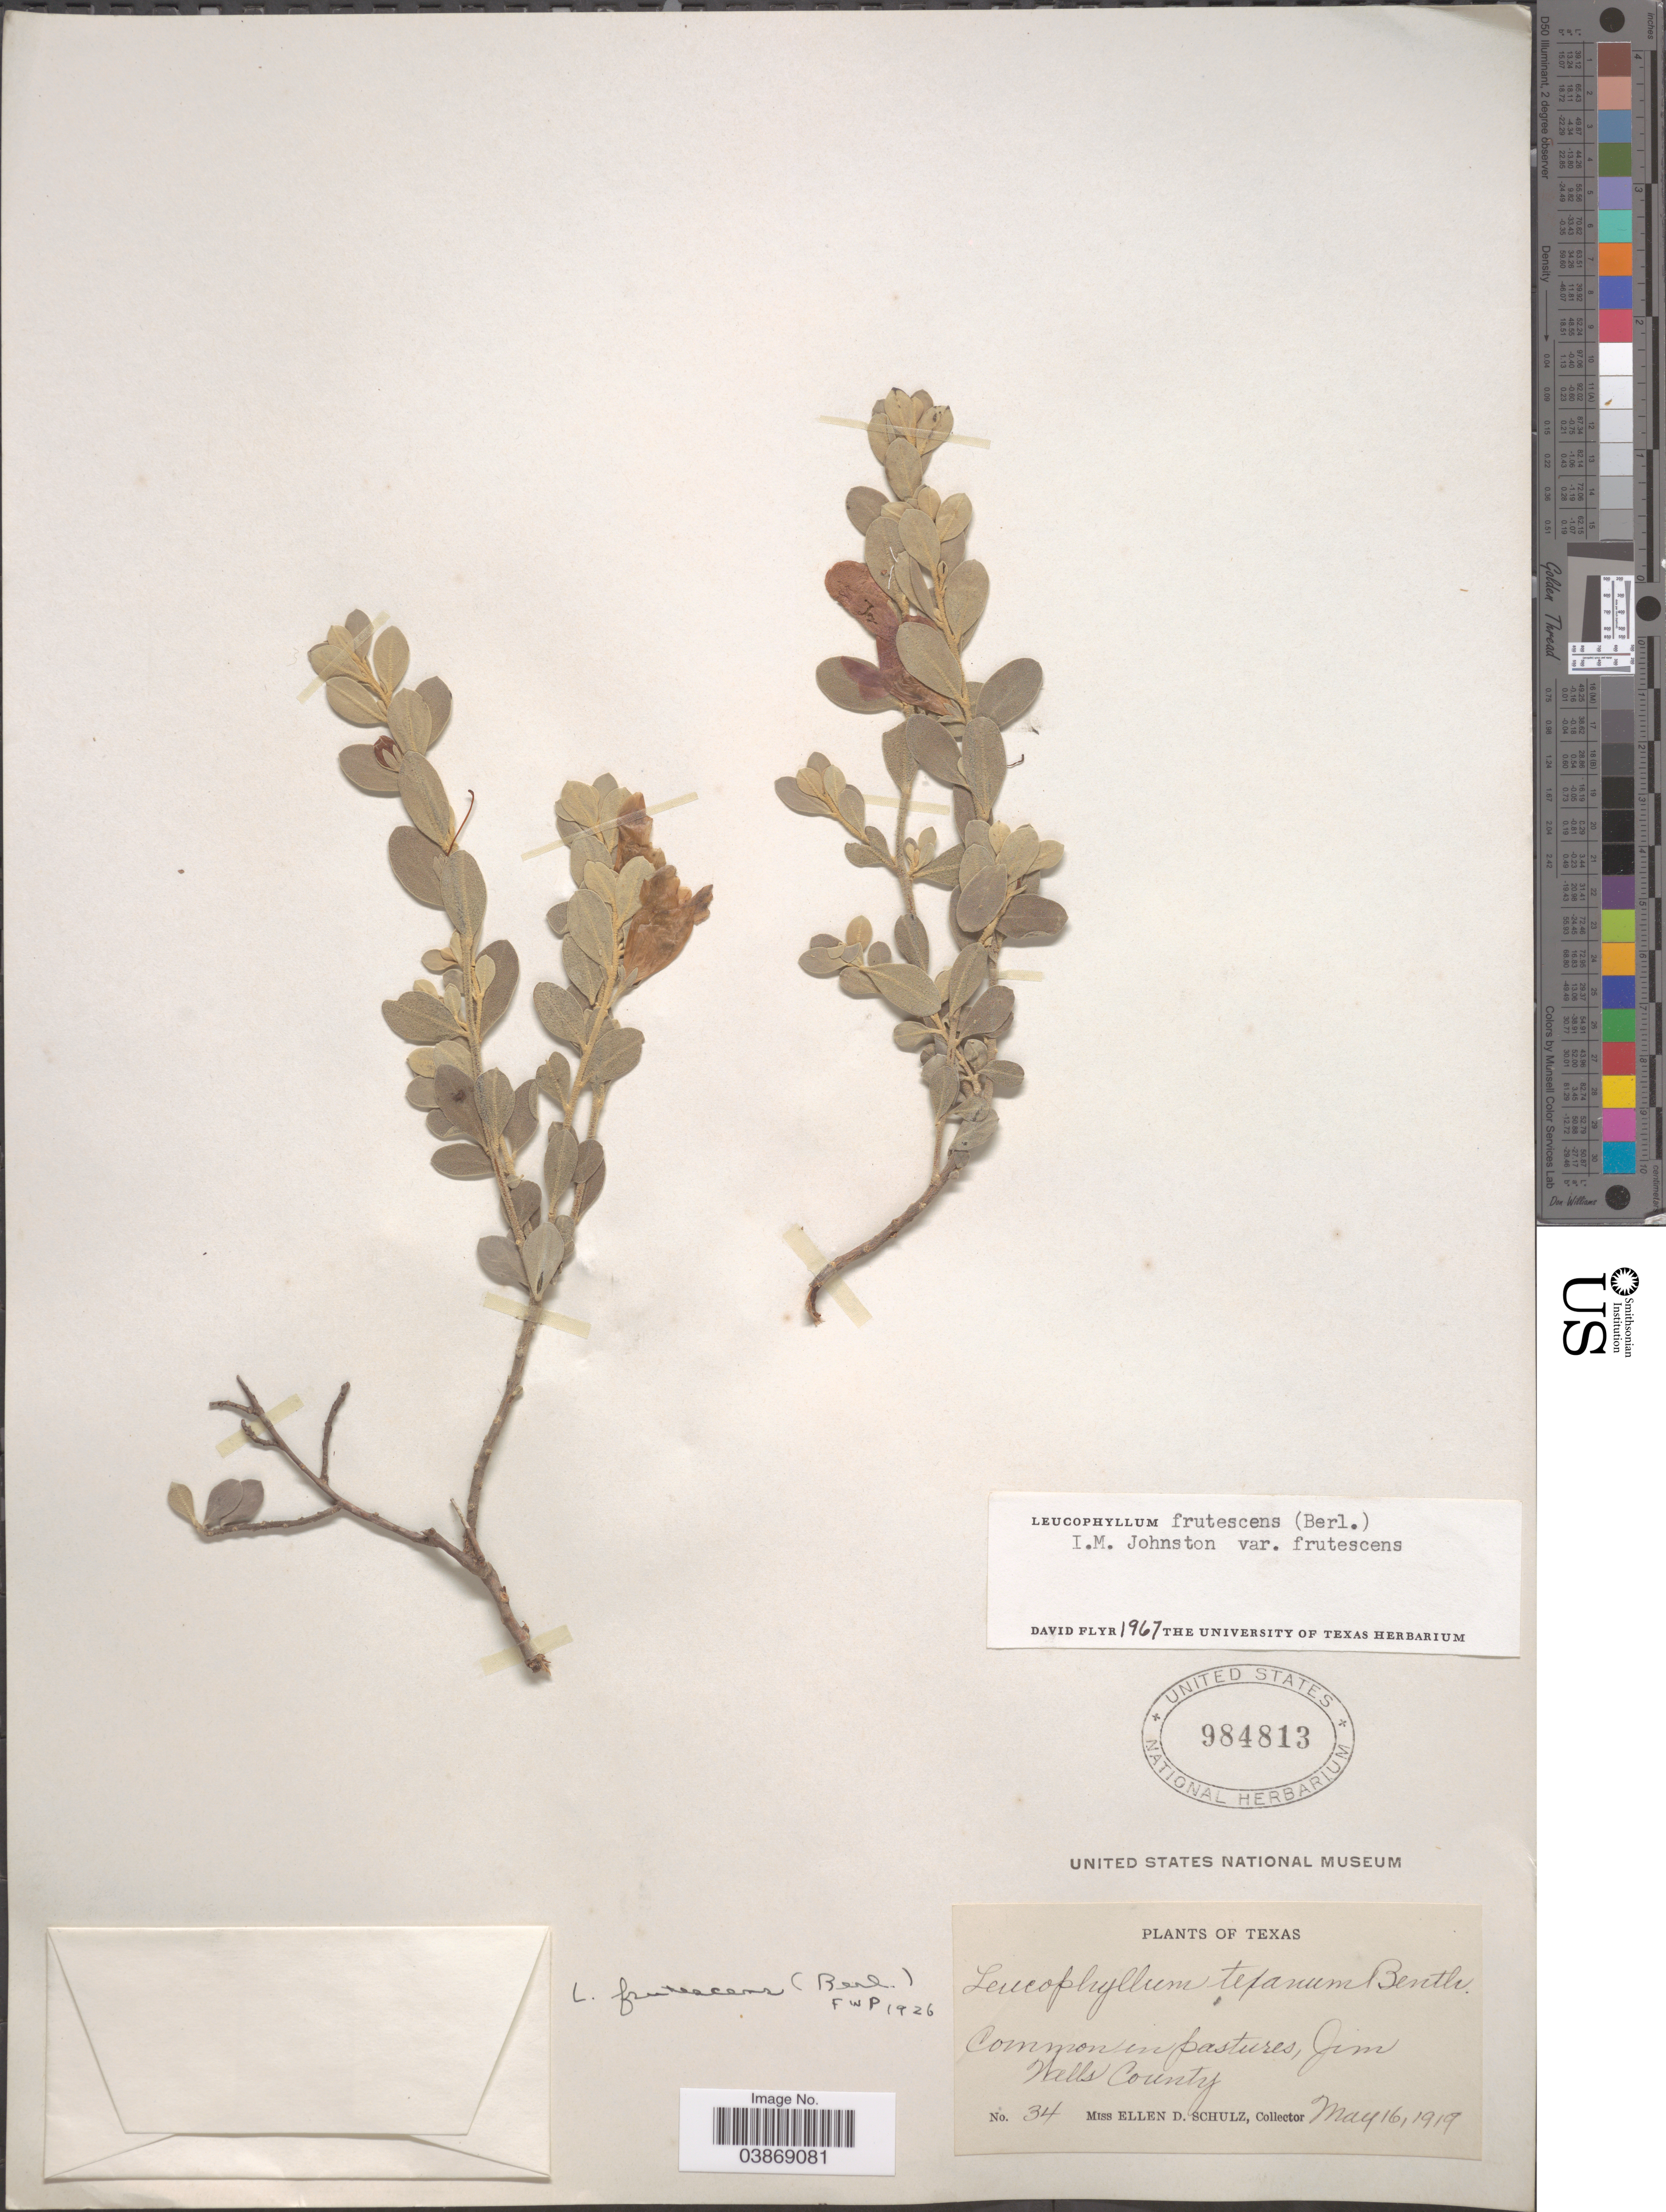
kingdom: Plantae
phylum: Tracheophyta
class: Magnoliopsida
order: Lamiales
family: Scrophulariaceae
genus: Leucophyllum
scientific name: Leucophyllum frutescens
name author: (Berland.) I.M. Johnst.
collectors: E. D. Schulz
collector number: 34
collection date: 1919-05-16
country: United States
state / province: Texas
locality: Common in pastures, Jim Wells County.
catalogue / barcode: US 984813